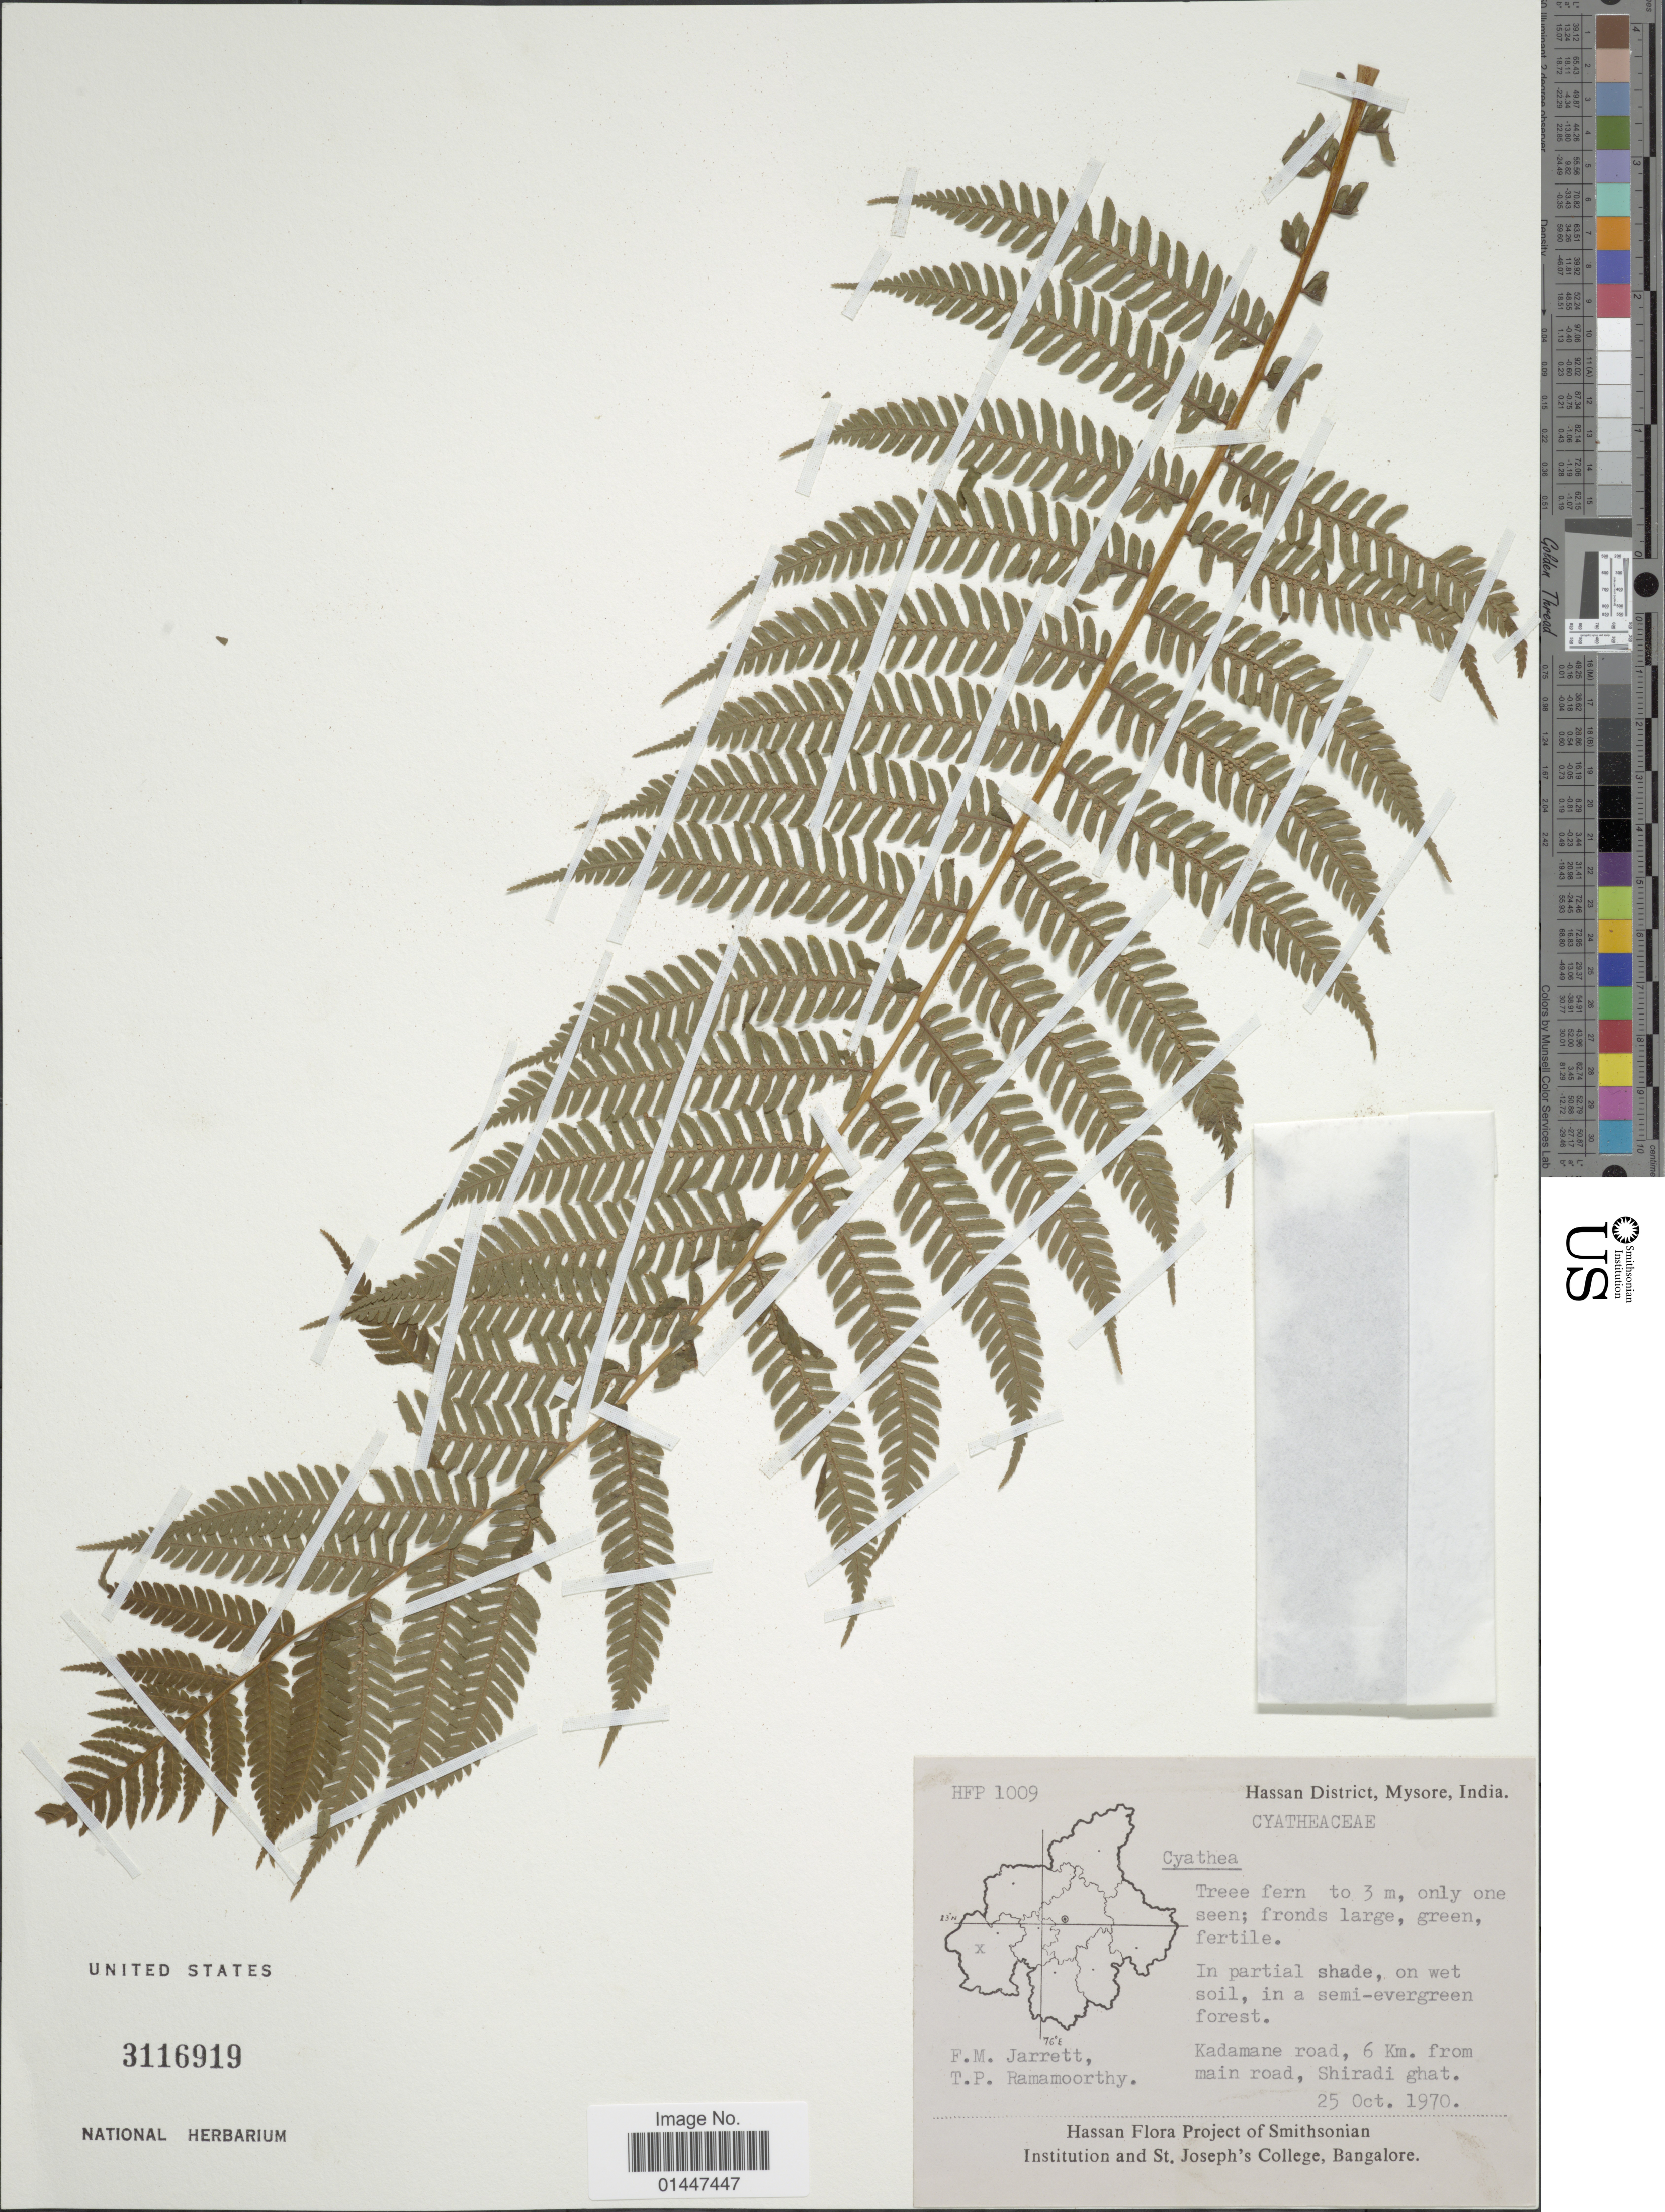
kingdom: Plantae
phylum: Tracheophyta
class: Polypodiopsida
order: Cyatheales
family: Cyatheaceae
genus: Sphaeropteris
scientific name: Sphaeropteris sp.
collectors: F. M. Jarrett & T. P. Ramamoorthy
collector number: HFP1009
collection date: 1970-10-25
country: India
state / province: Karnataka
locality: Hassan District, Mysore. In partial shade, on wet soil, in as emi-evergreen forest. Kadamane road, 6 Km. from main road, Shiradi ghat.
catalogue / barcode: US 3116919